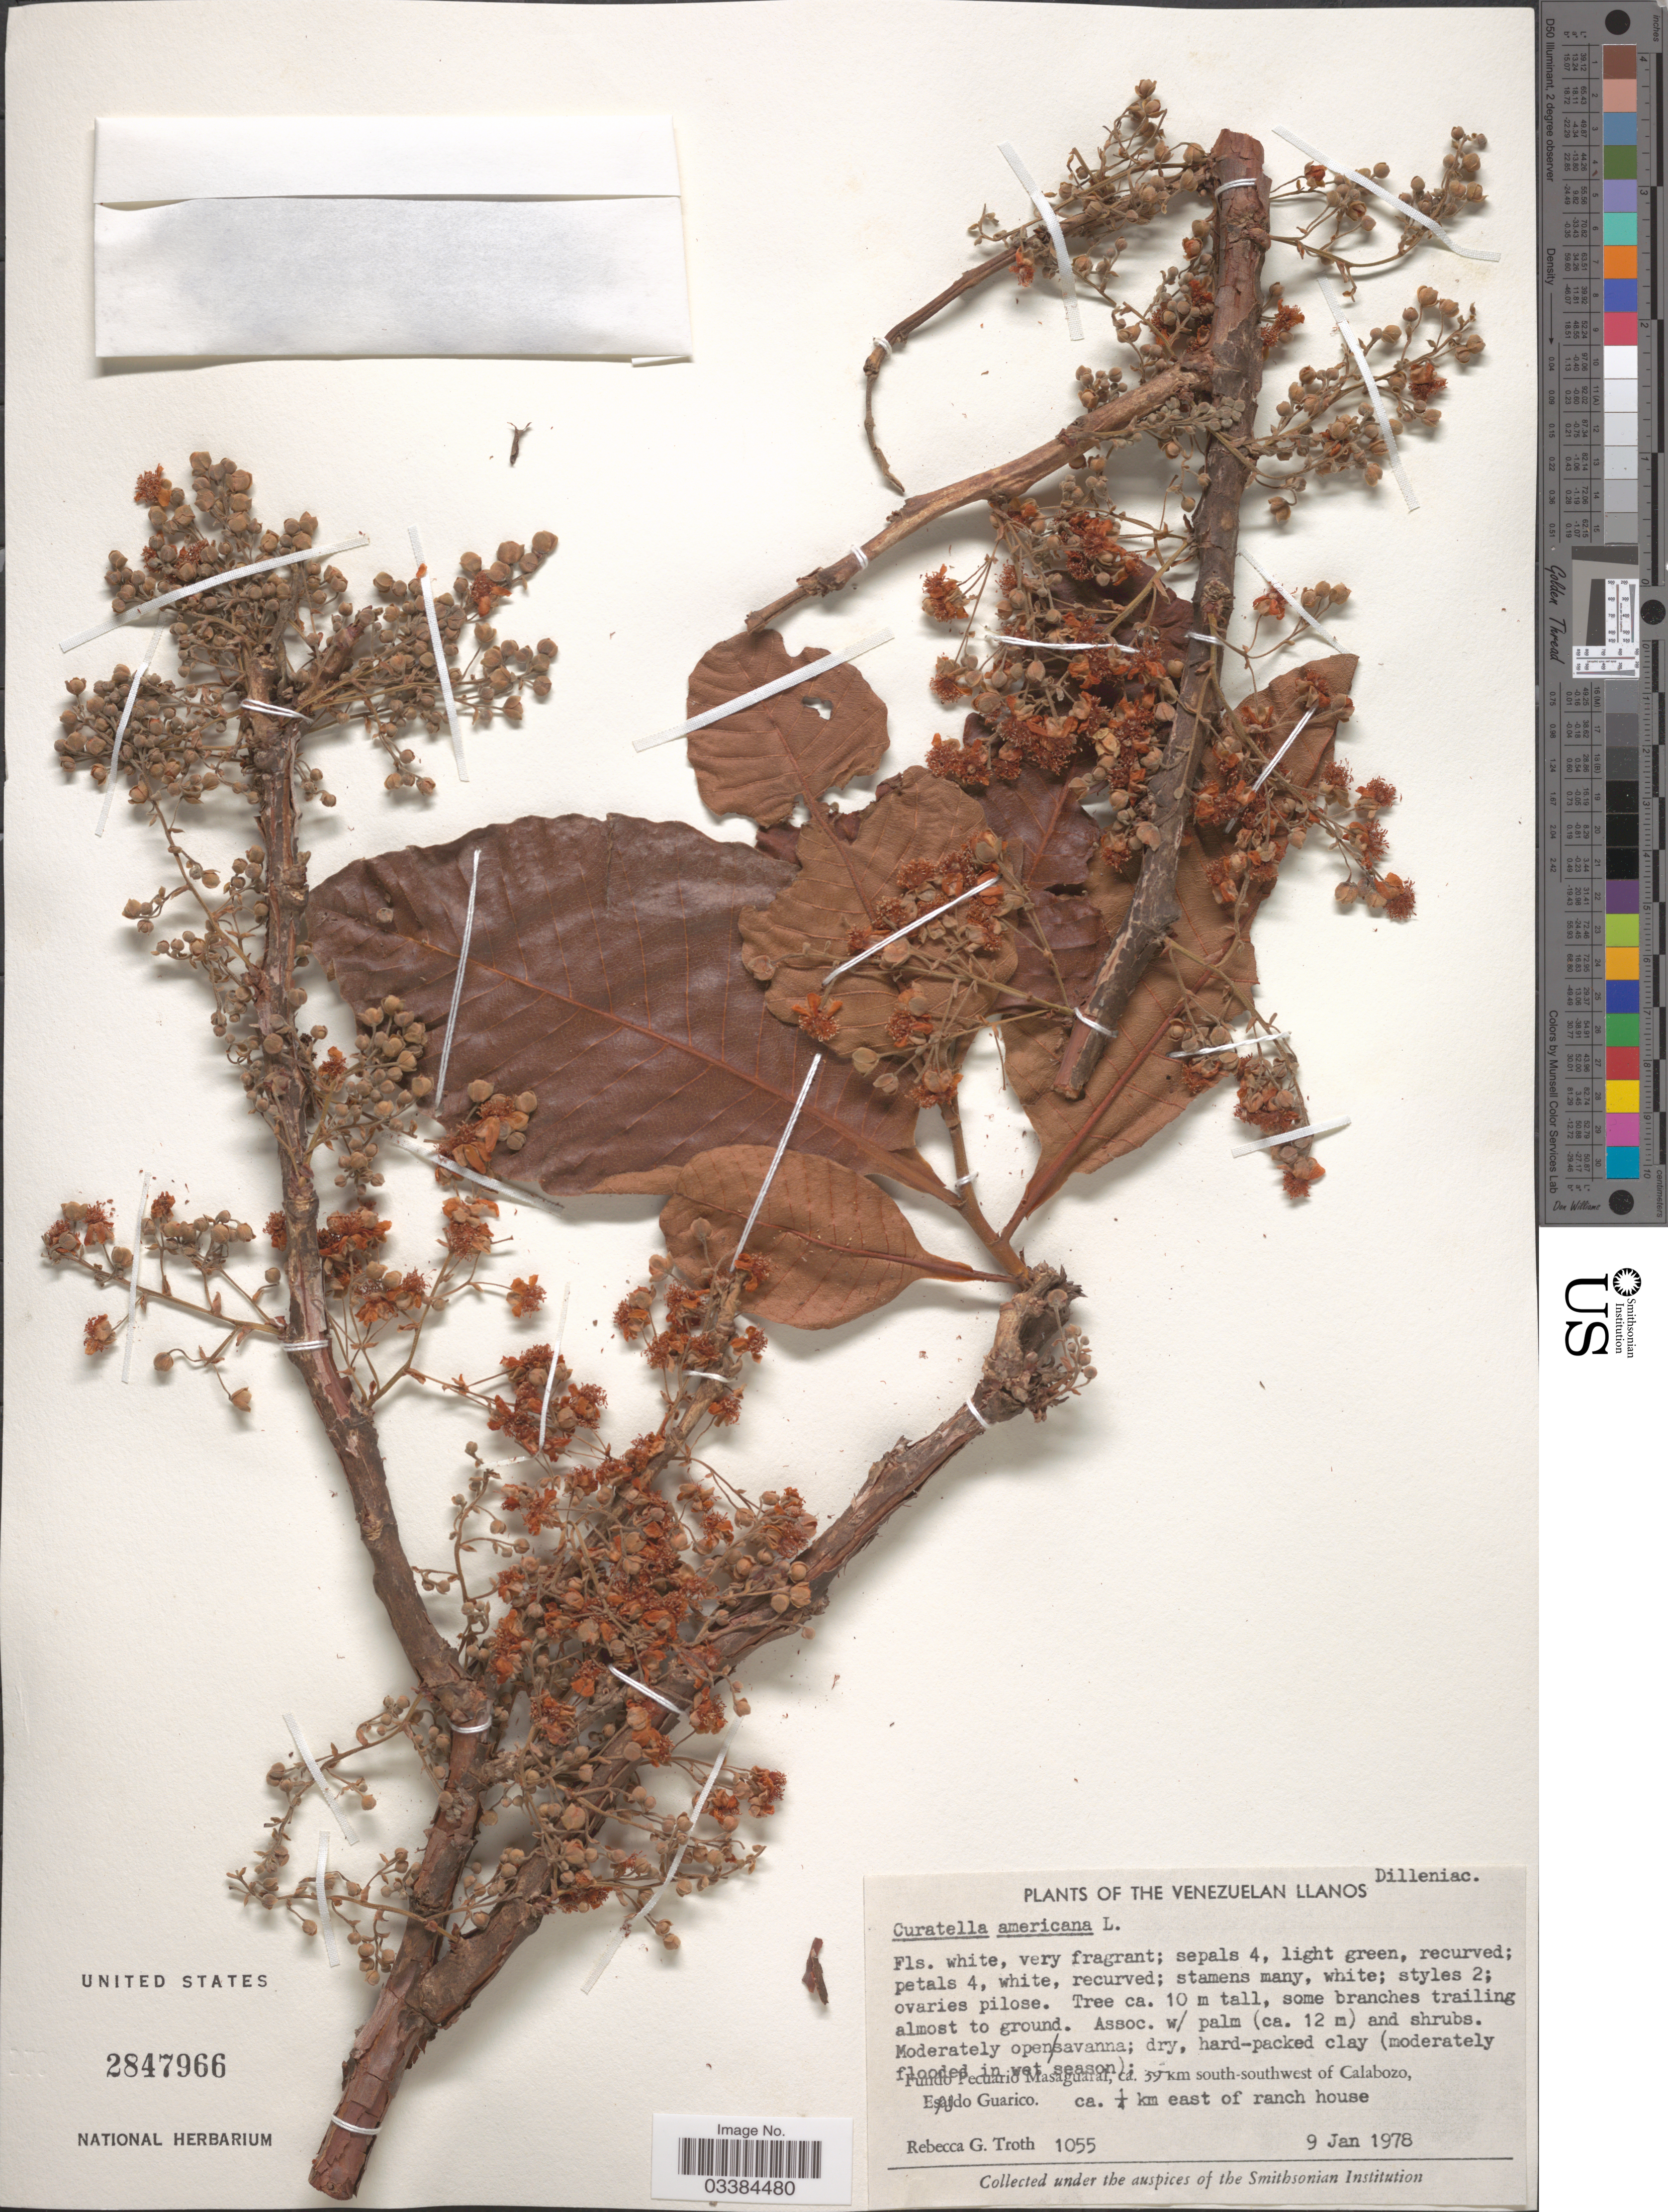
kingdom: Plantae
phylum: Tracheophyta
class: Magnoliopsida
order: Dilleniales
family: Dilleniaceae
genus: Curatella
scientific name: Curatella americana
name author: L.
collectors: R. Troth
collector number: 1055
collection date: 1978-01-09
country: Venezuela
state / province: Guárico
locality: The Venezuelan Llanos. Fundo Pecuario Masaguaral, ca. 39 km south-southwest of Calabozo, ca. ¼ km east of ranch house.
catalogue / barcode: US 2847966